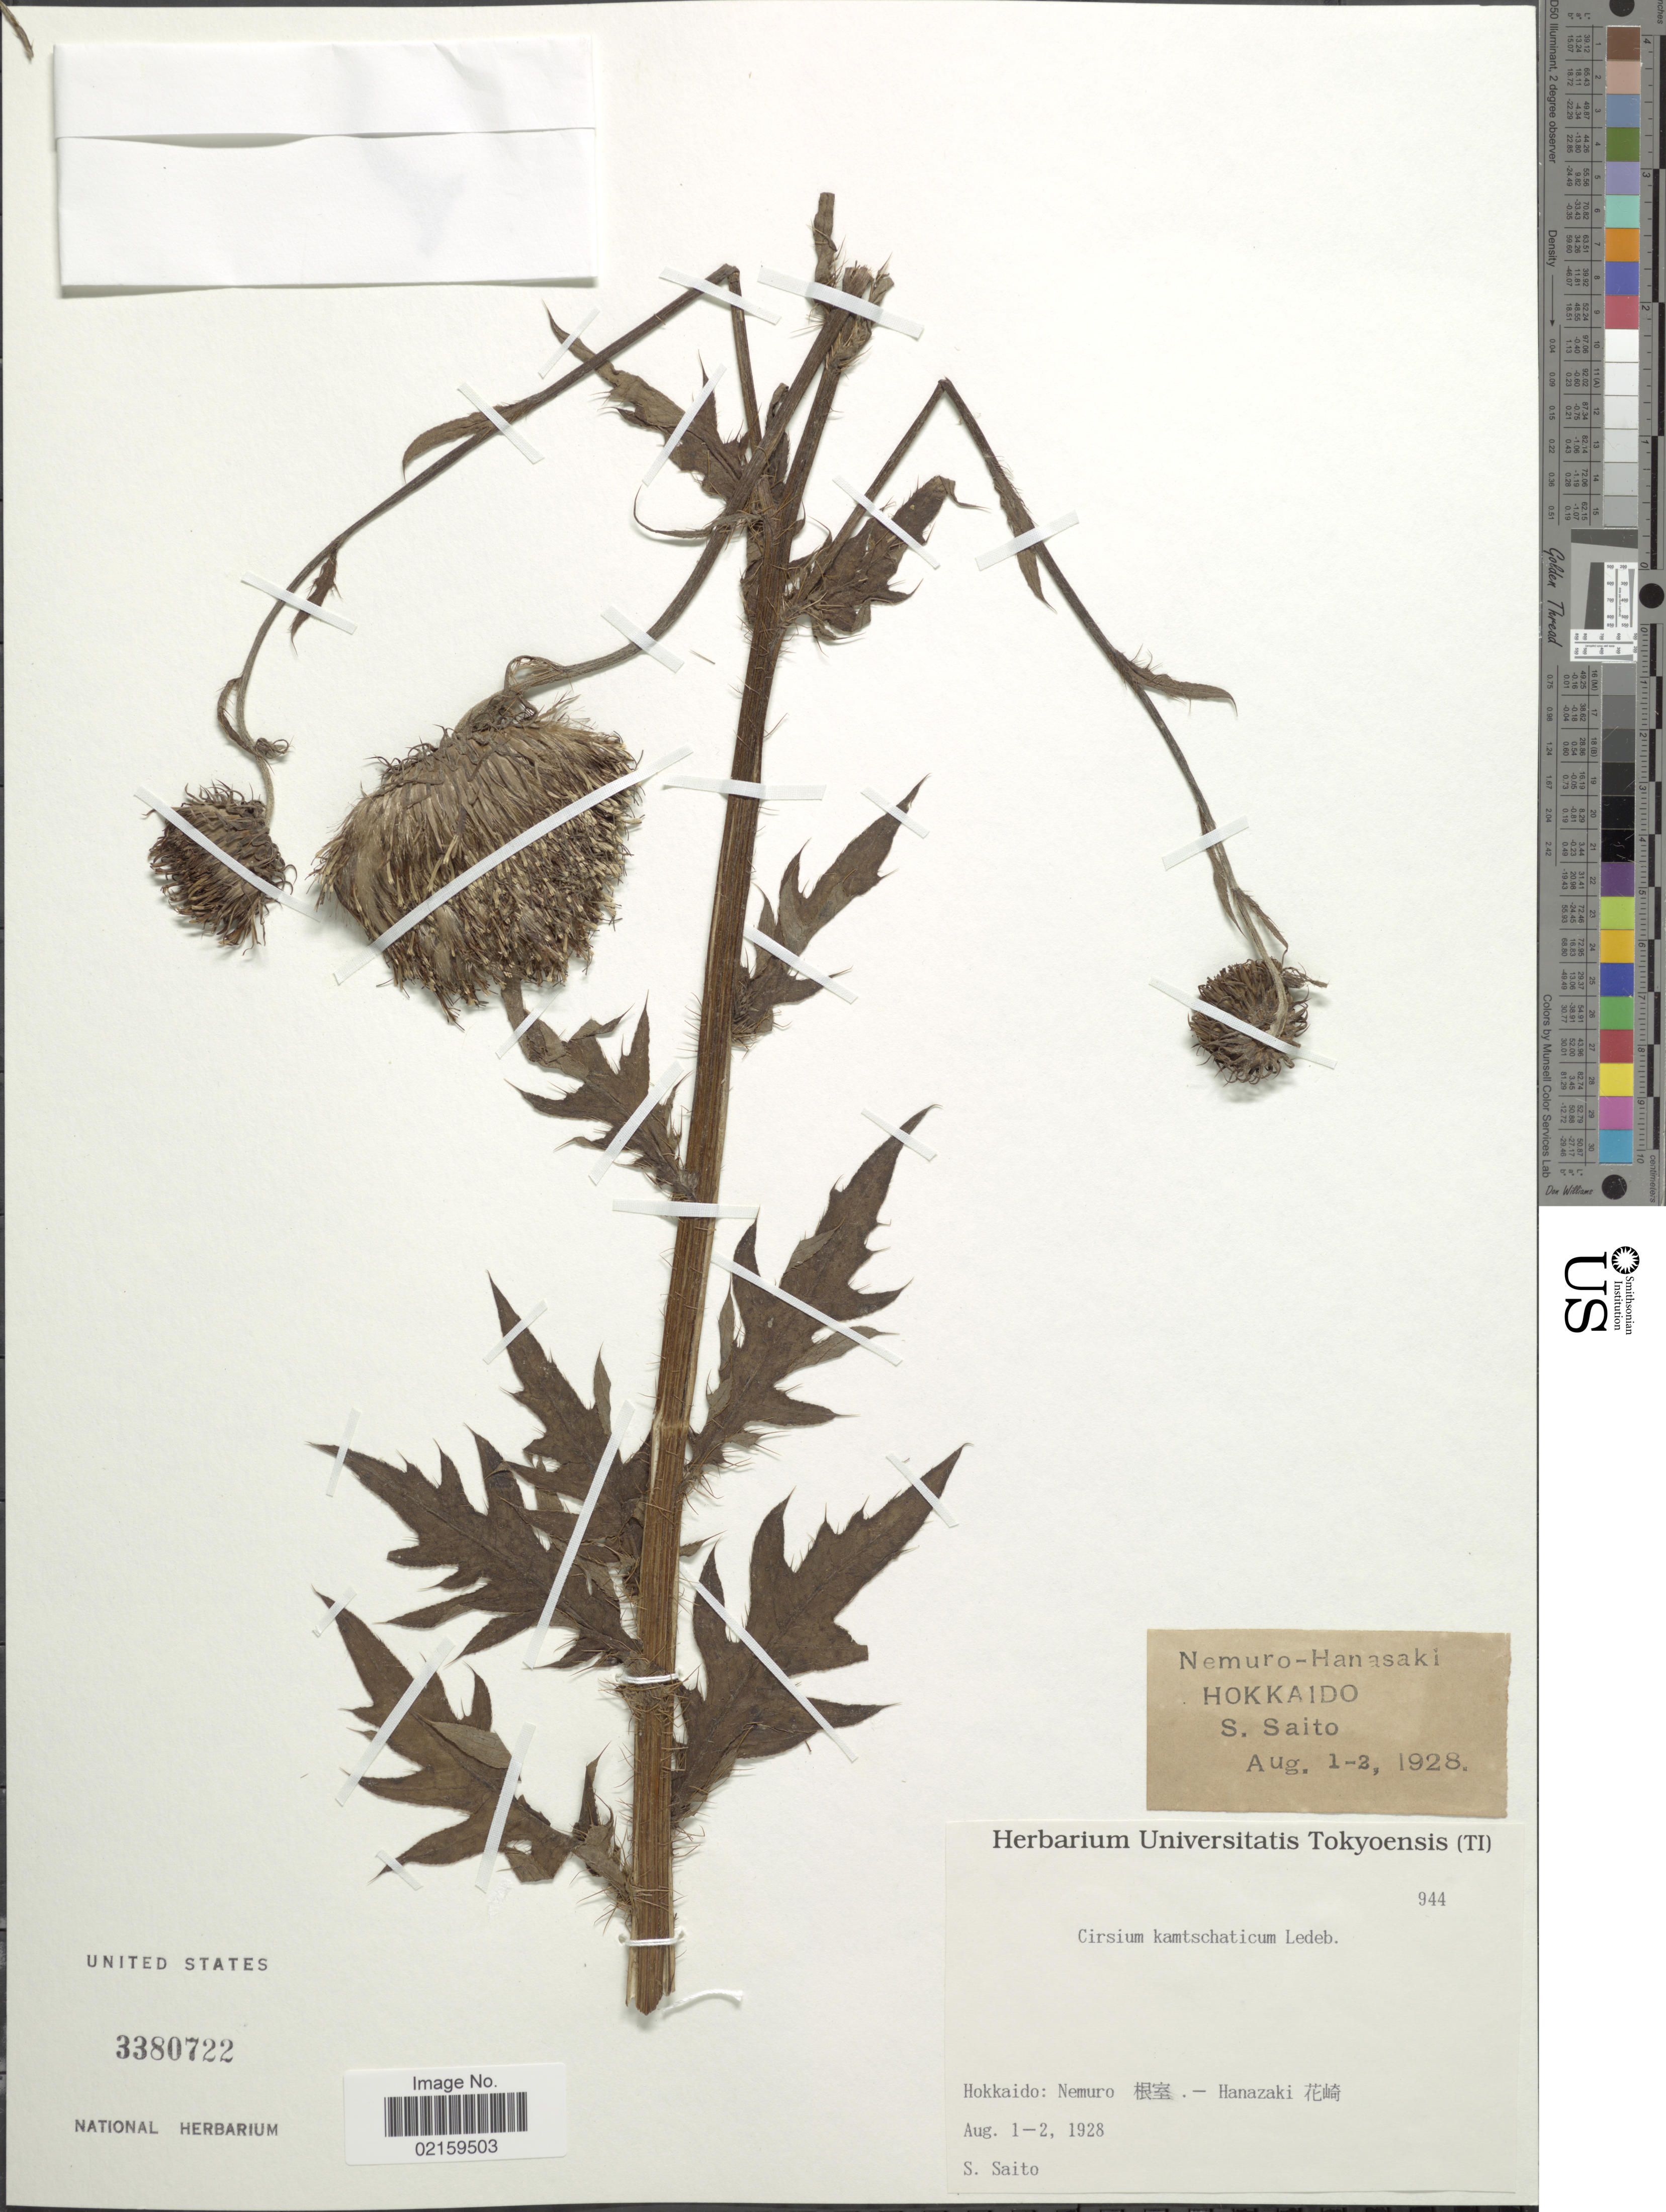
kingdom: Plantae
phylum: Tracheophyta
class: Magnoliopsida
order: Asterales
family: Asteraceae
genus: Cirsium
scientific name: Cirsium kamtschaticum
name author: Ledeb.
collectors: S. Saito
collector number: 944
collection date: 1928-08-01/1928-08-02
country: Japan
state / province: Hokkaidō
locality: Hokkaido: Nemuro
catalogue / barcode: US 3380722